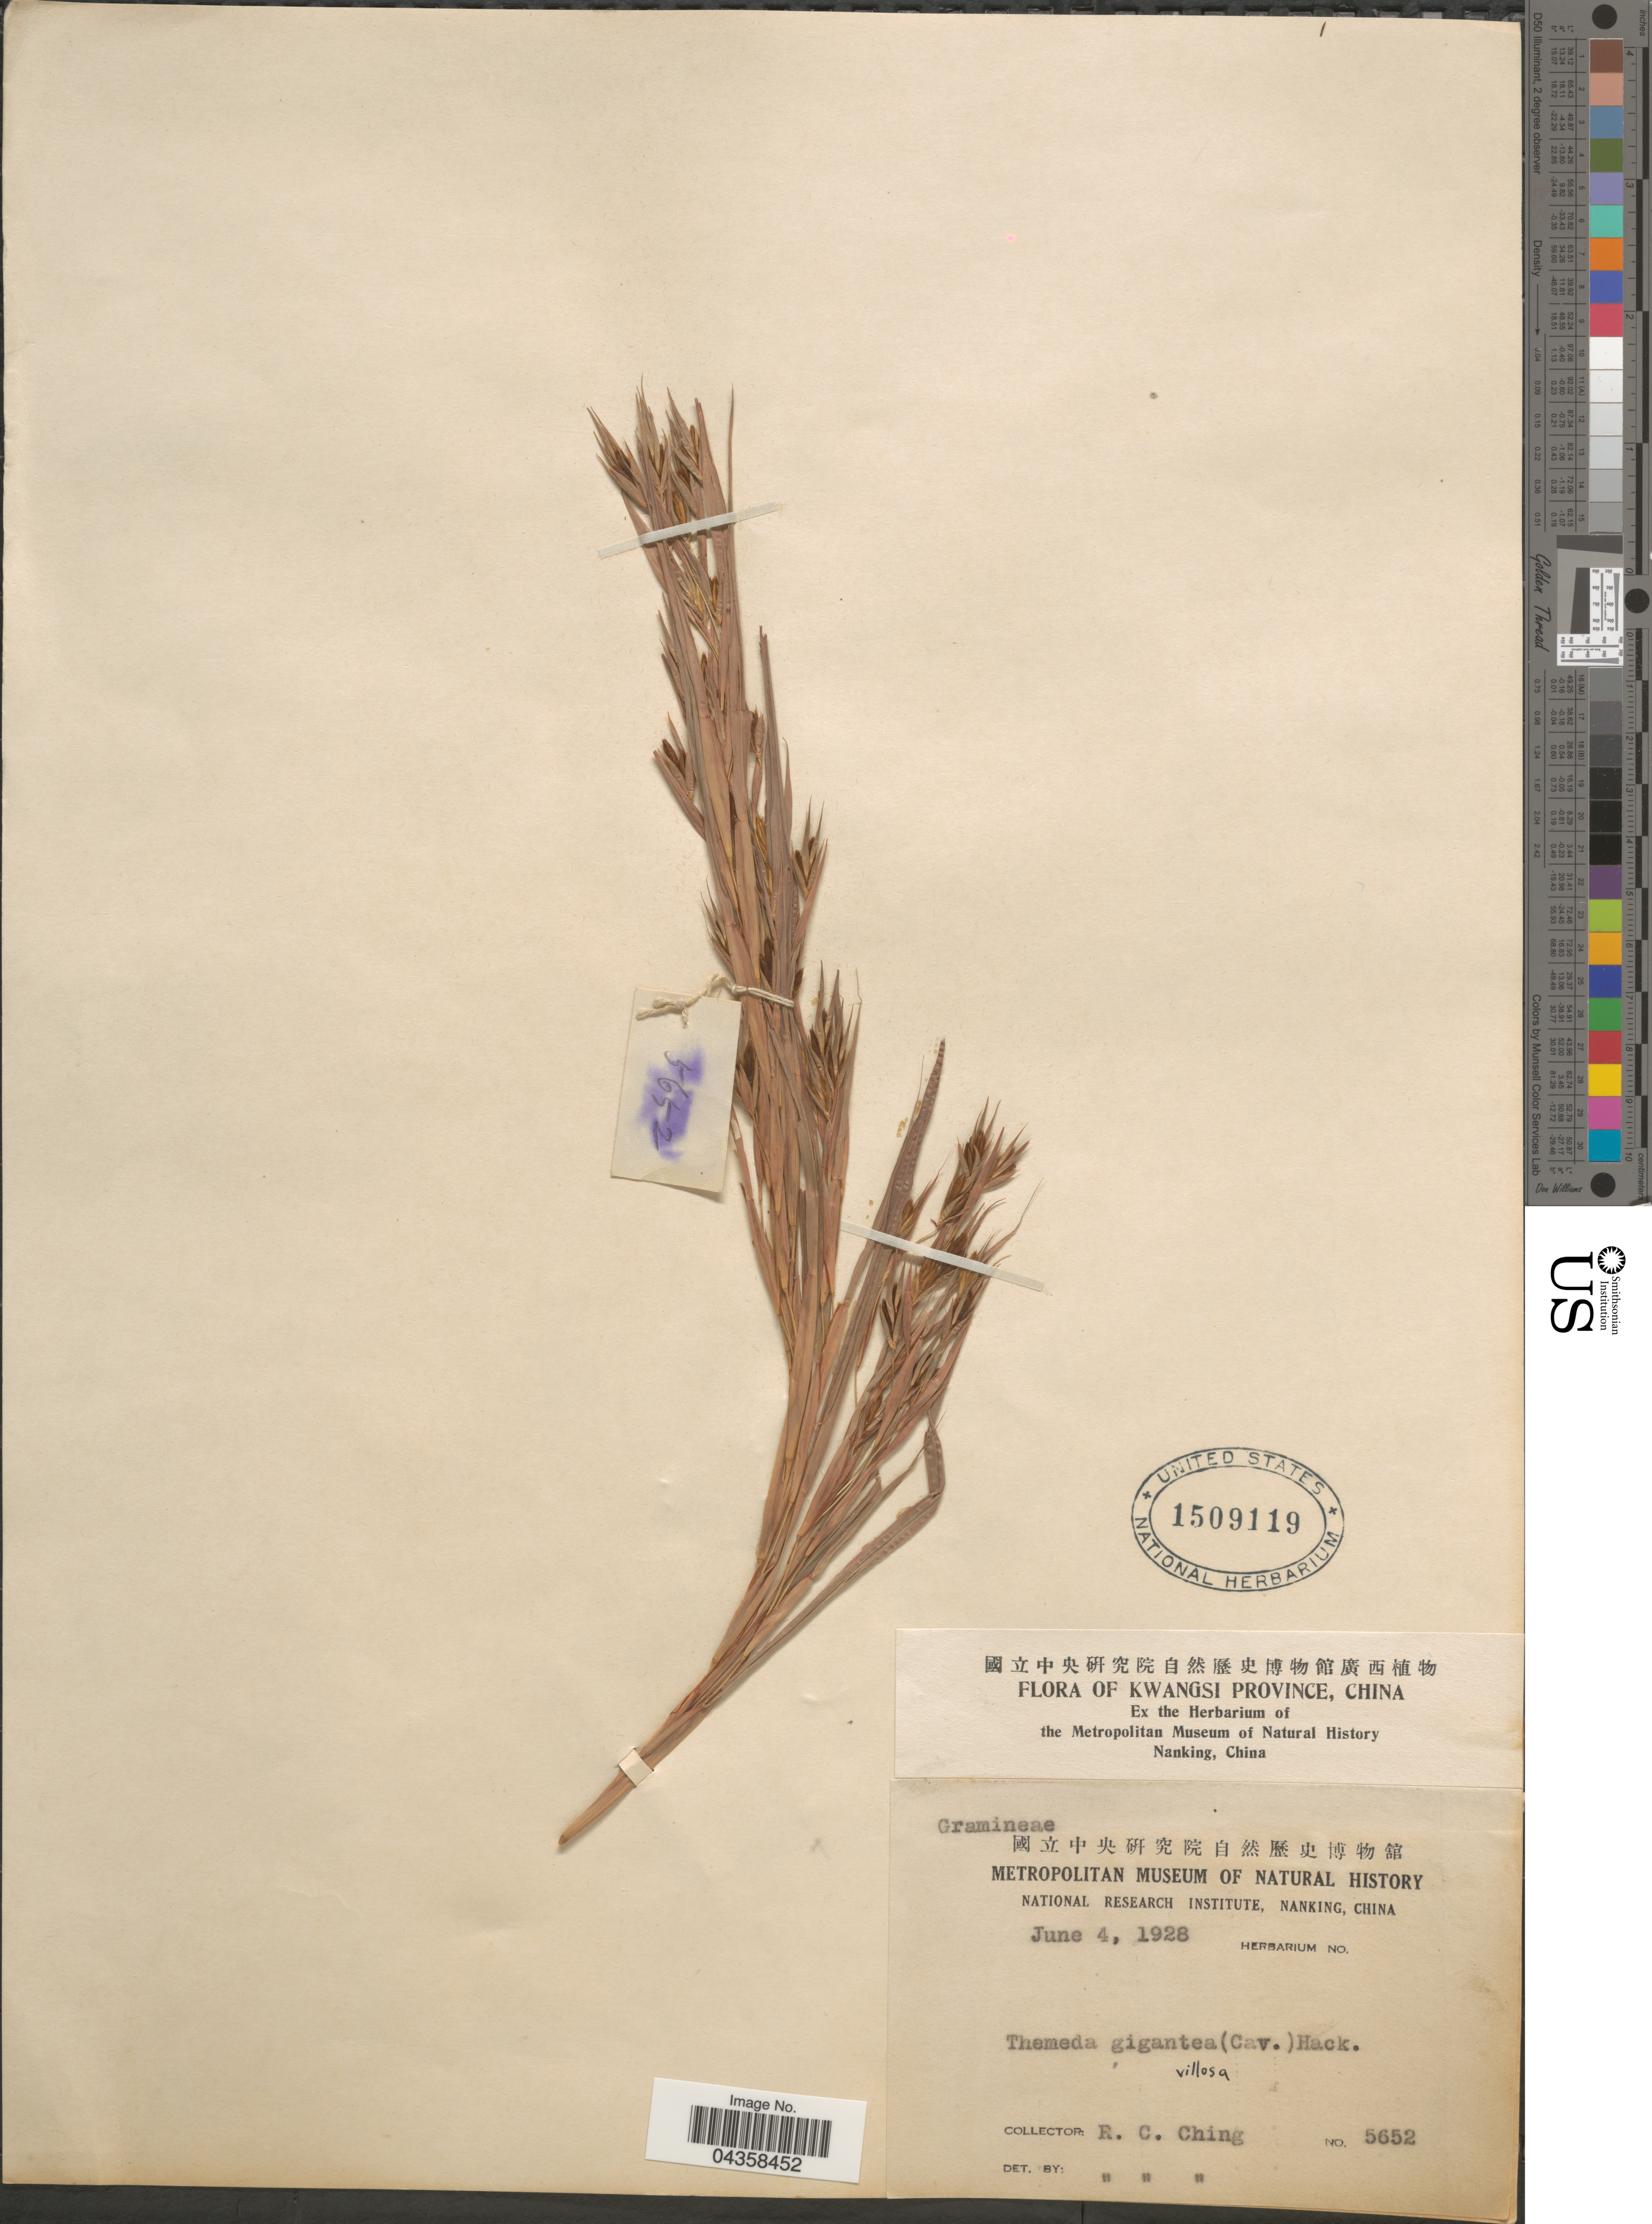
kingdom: Plantae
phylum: Tracheophyta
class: Liliopsida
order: Poales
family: Poaceae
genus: Themeda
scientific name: Themeda villosa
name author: (Lam.) A. Camus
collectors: R. C. Ching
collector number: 5652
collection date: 1928-06-04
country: China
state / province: Guangxi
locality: Kwangsi Province.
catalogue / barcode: US 1509119